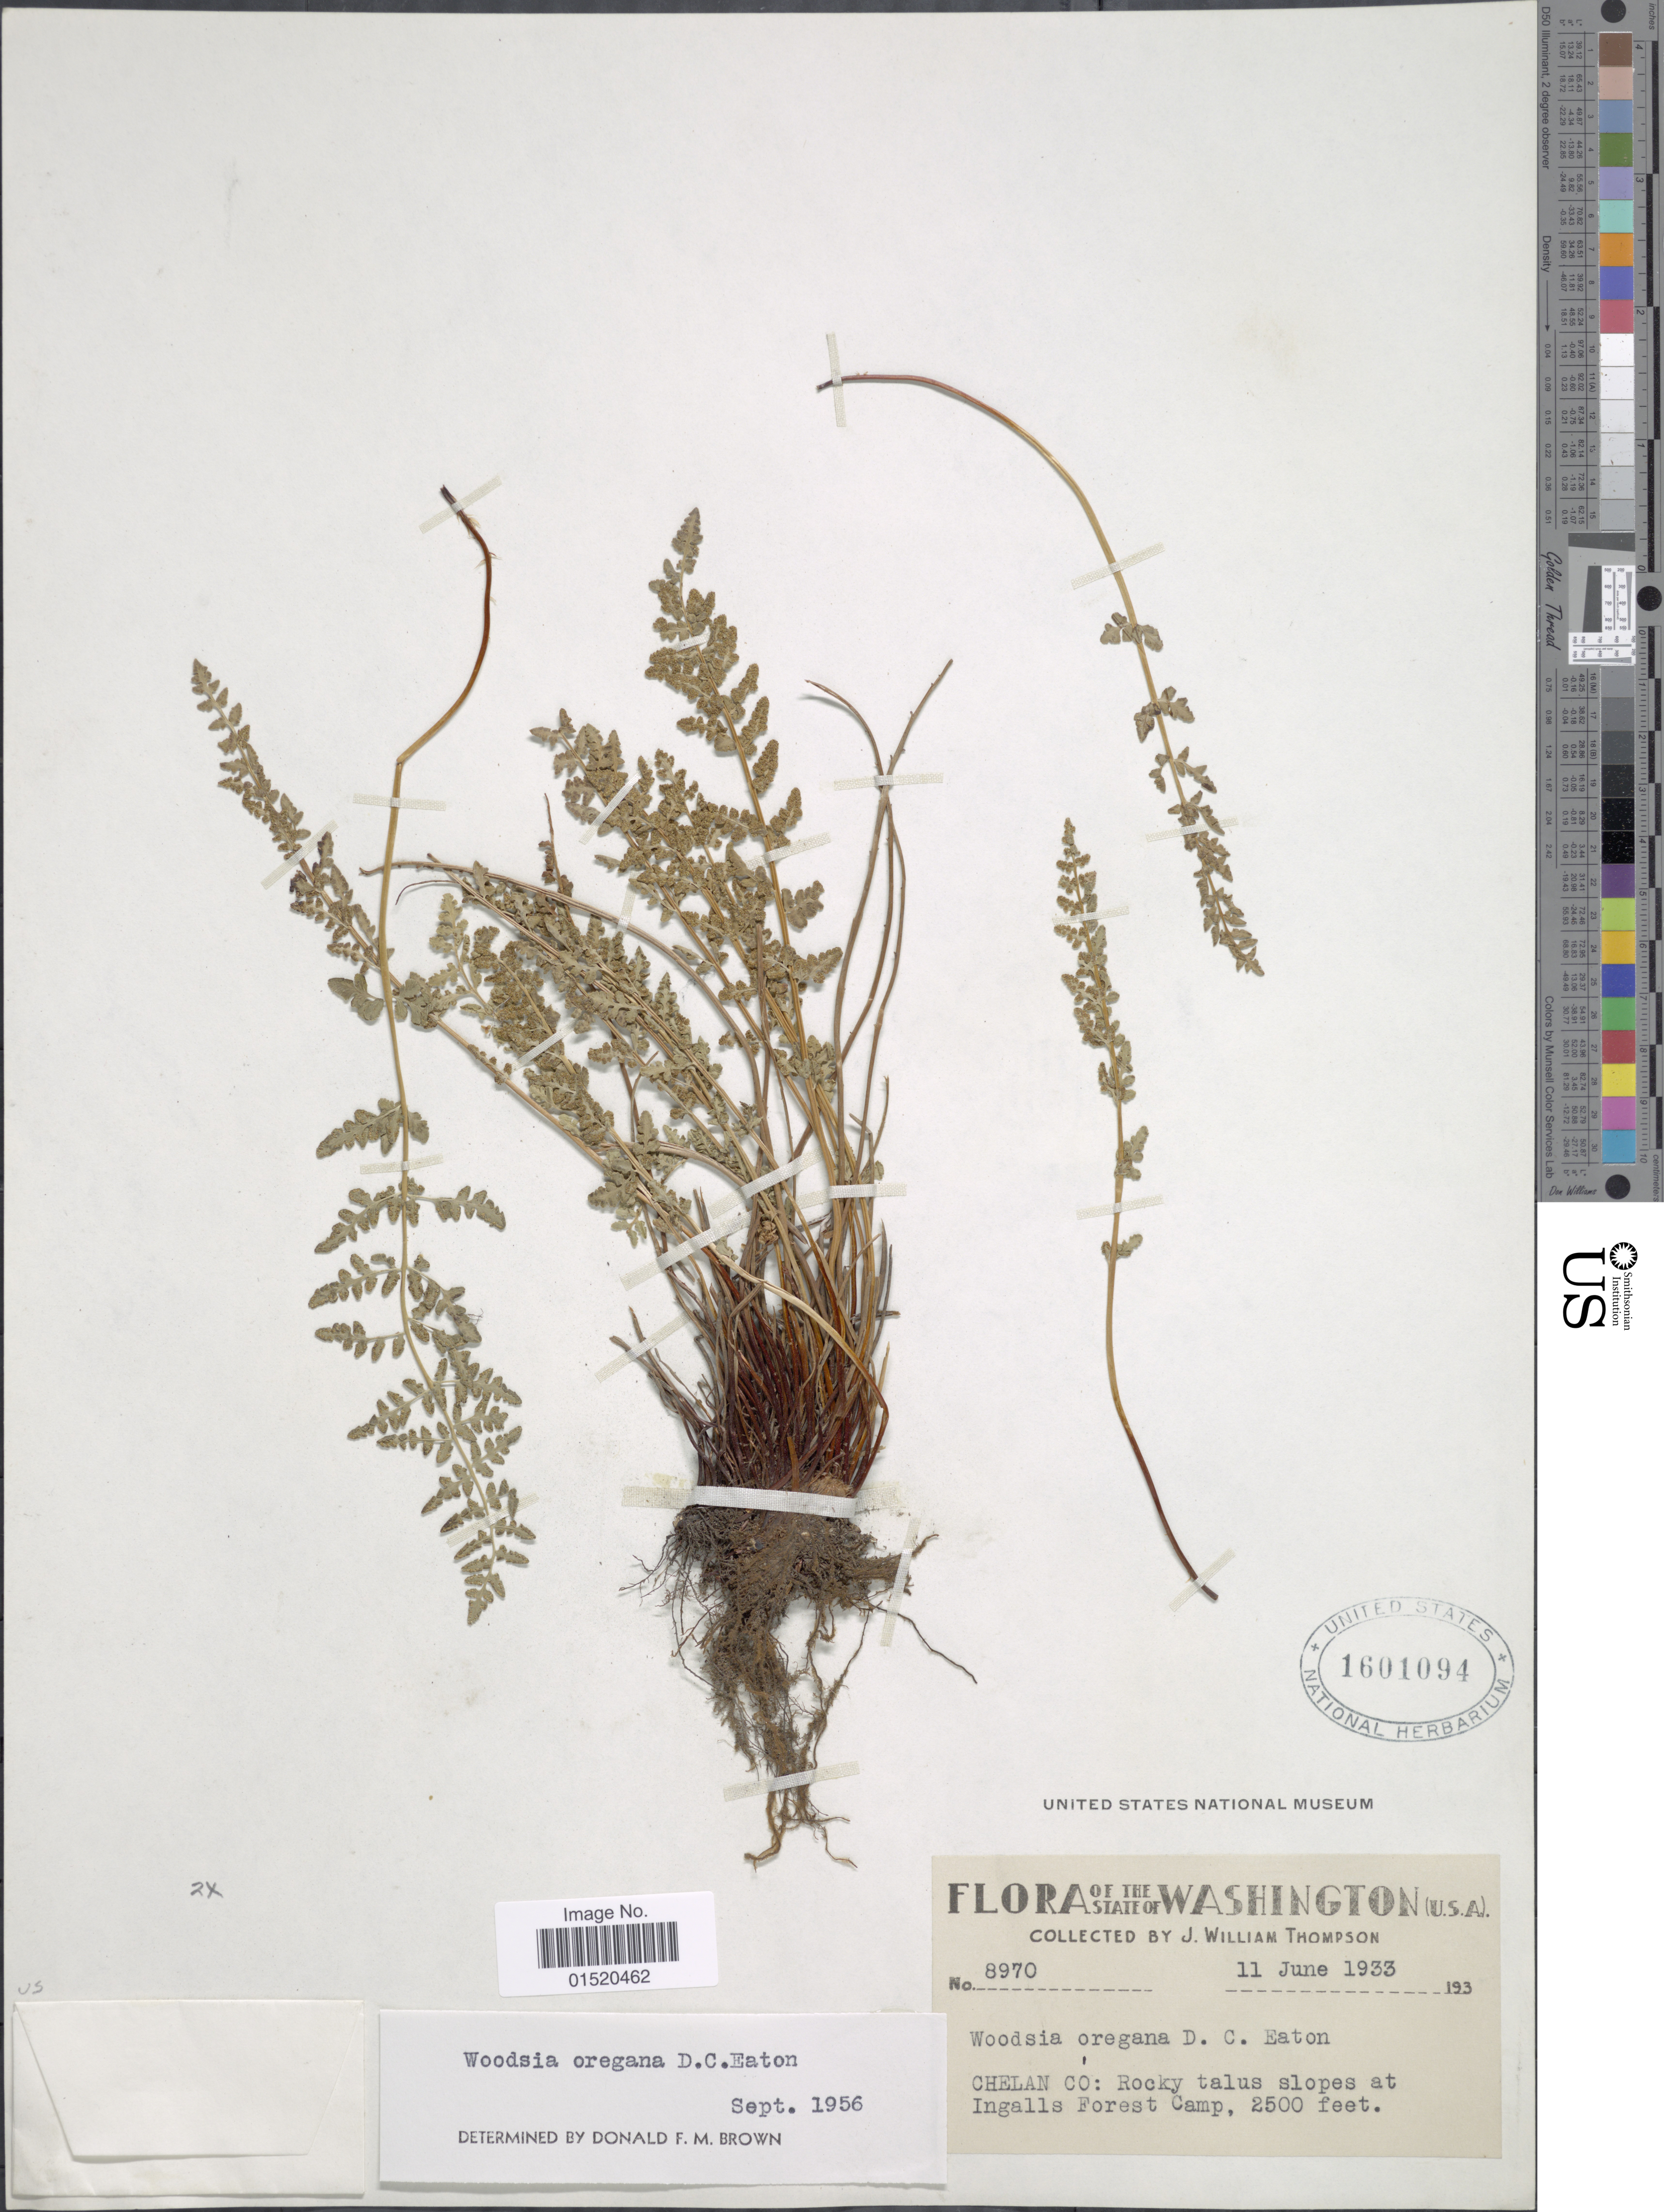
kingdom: Plantae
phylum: Tracheophyta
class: Polypodiopsida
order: Polypodiales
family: Woodsiaceae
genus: Woodsia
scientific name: Woodsia oregana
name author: D.C. Eaton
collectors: J. W. Thompson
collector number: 8970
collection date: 1933-06-11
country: United States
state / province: Washington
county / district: Chelan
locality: Chelan Co: Rocky talus slopes at Ingalls Forest Camp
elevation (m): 762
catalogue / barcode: US 1601094